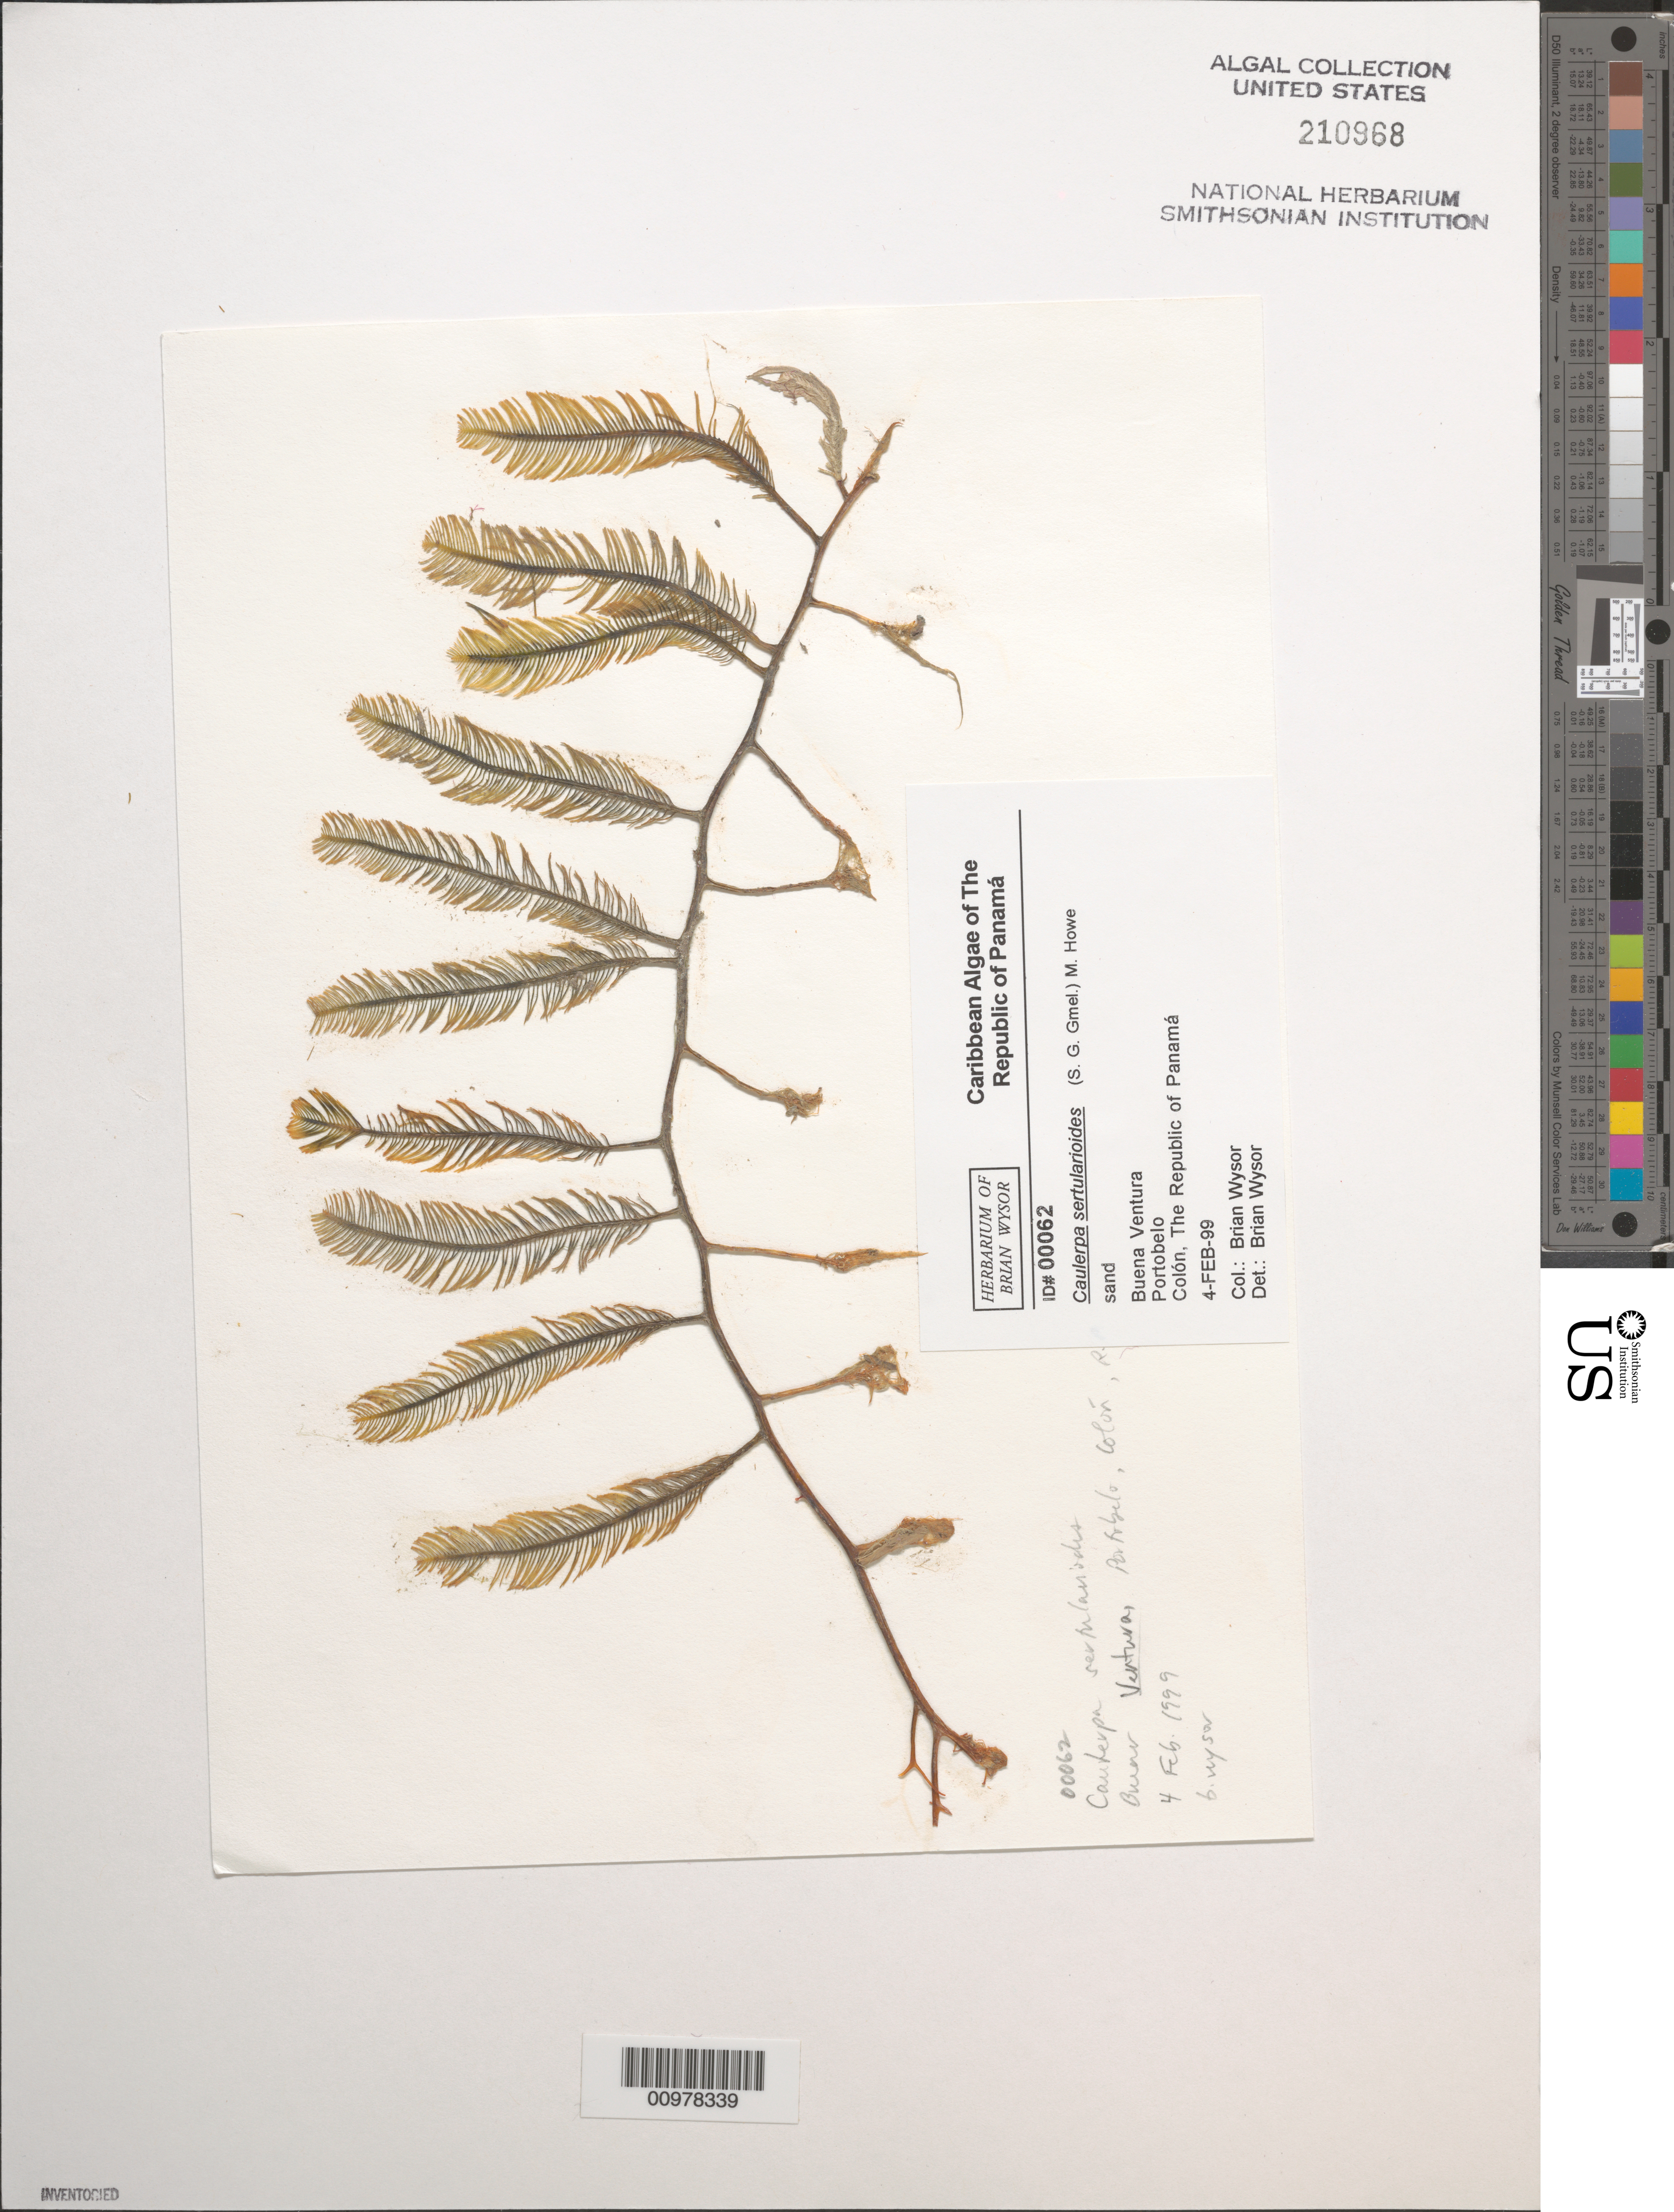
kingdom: Plantae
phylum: Chlorophyta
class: Ulvophyceae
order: Bryopsidales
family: Caulerpaceae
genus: Caulerpa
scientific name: Caulerpa sertularioides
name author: (S.G. Gmel.) M. Howe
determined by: Wysor, B.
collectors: B. Wysor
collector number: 00062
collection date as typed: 04 Feb 1999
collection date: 1999-02-04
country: Panama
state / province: Colón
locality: Buena Ventura, Portobelo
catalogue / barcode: US 210968